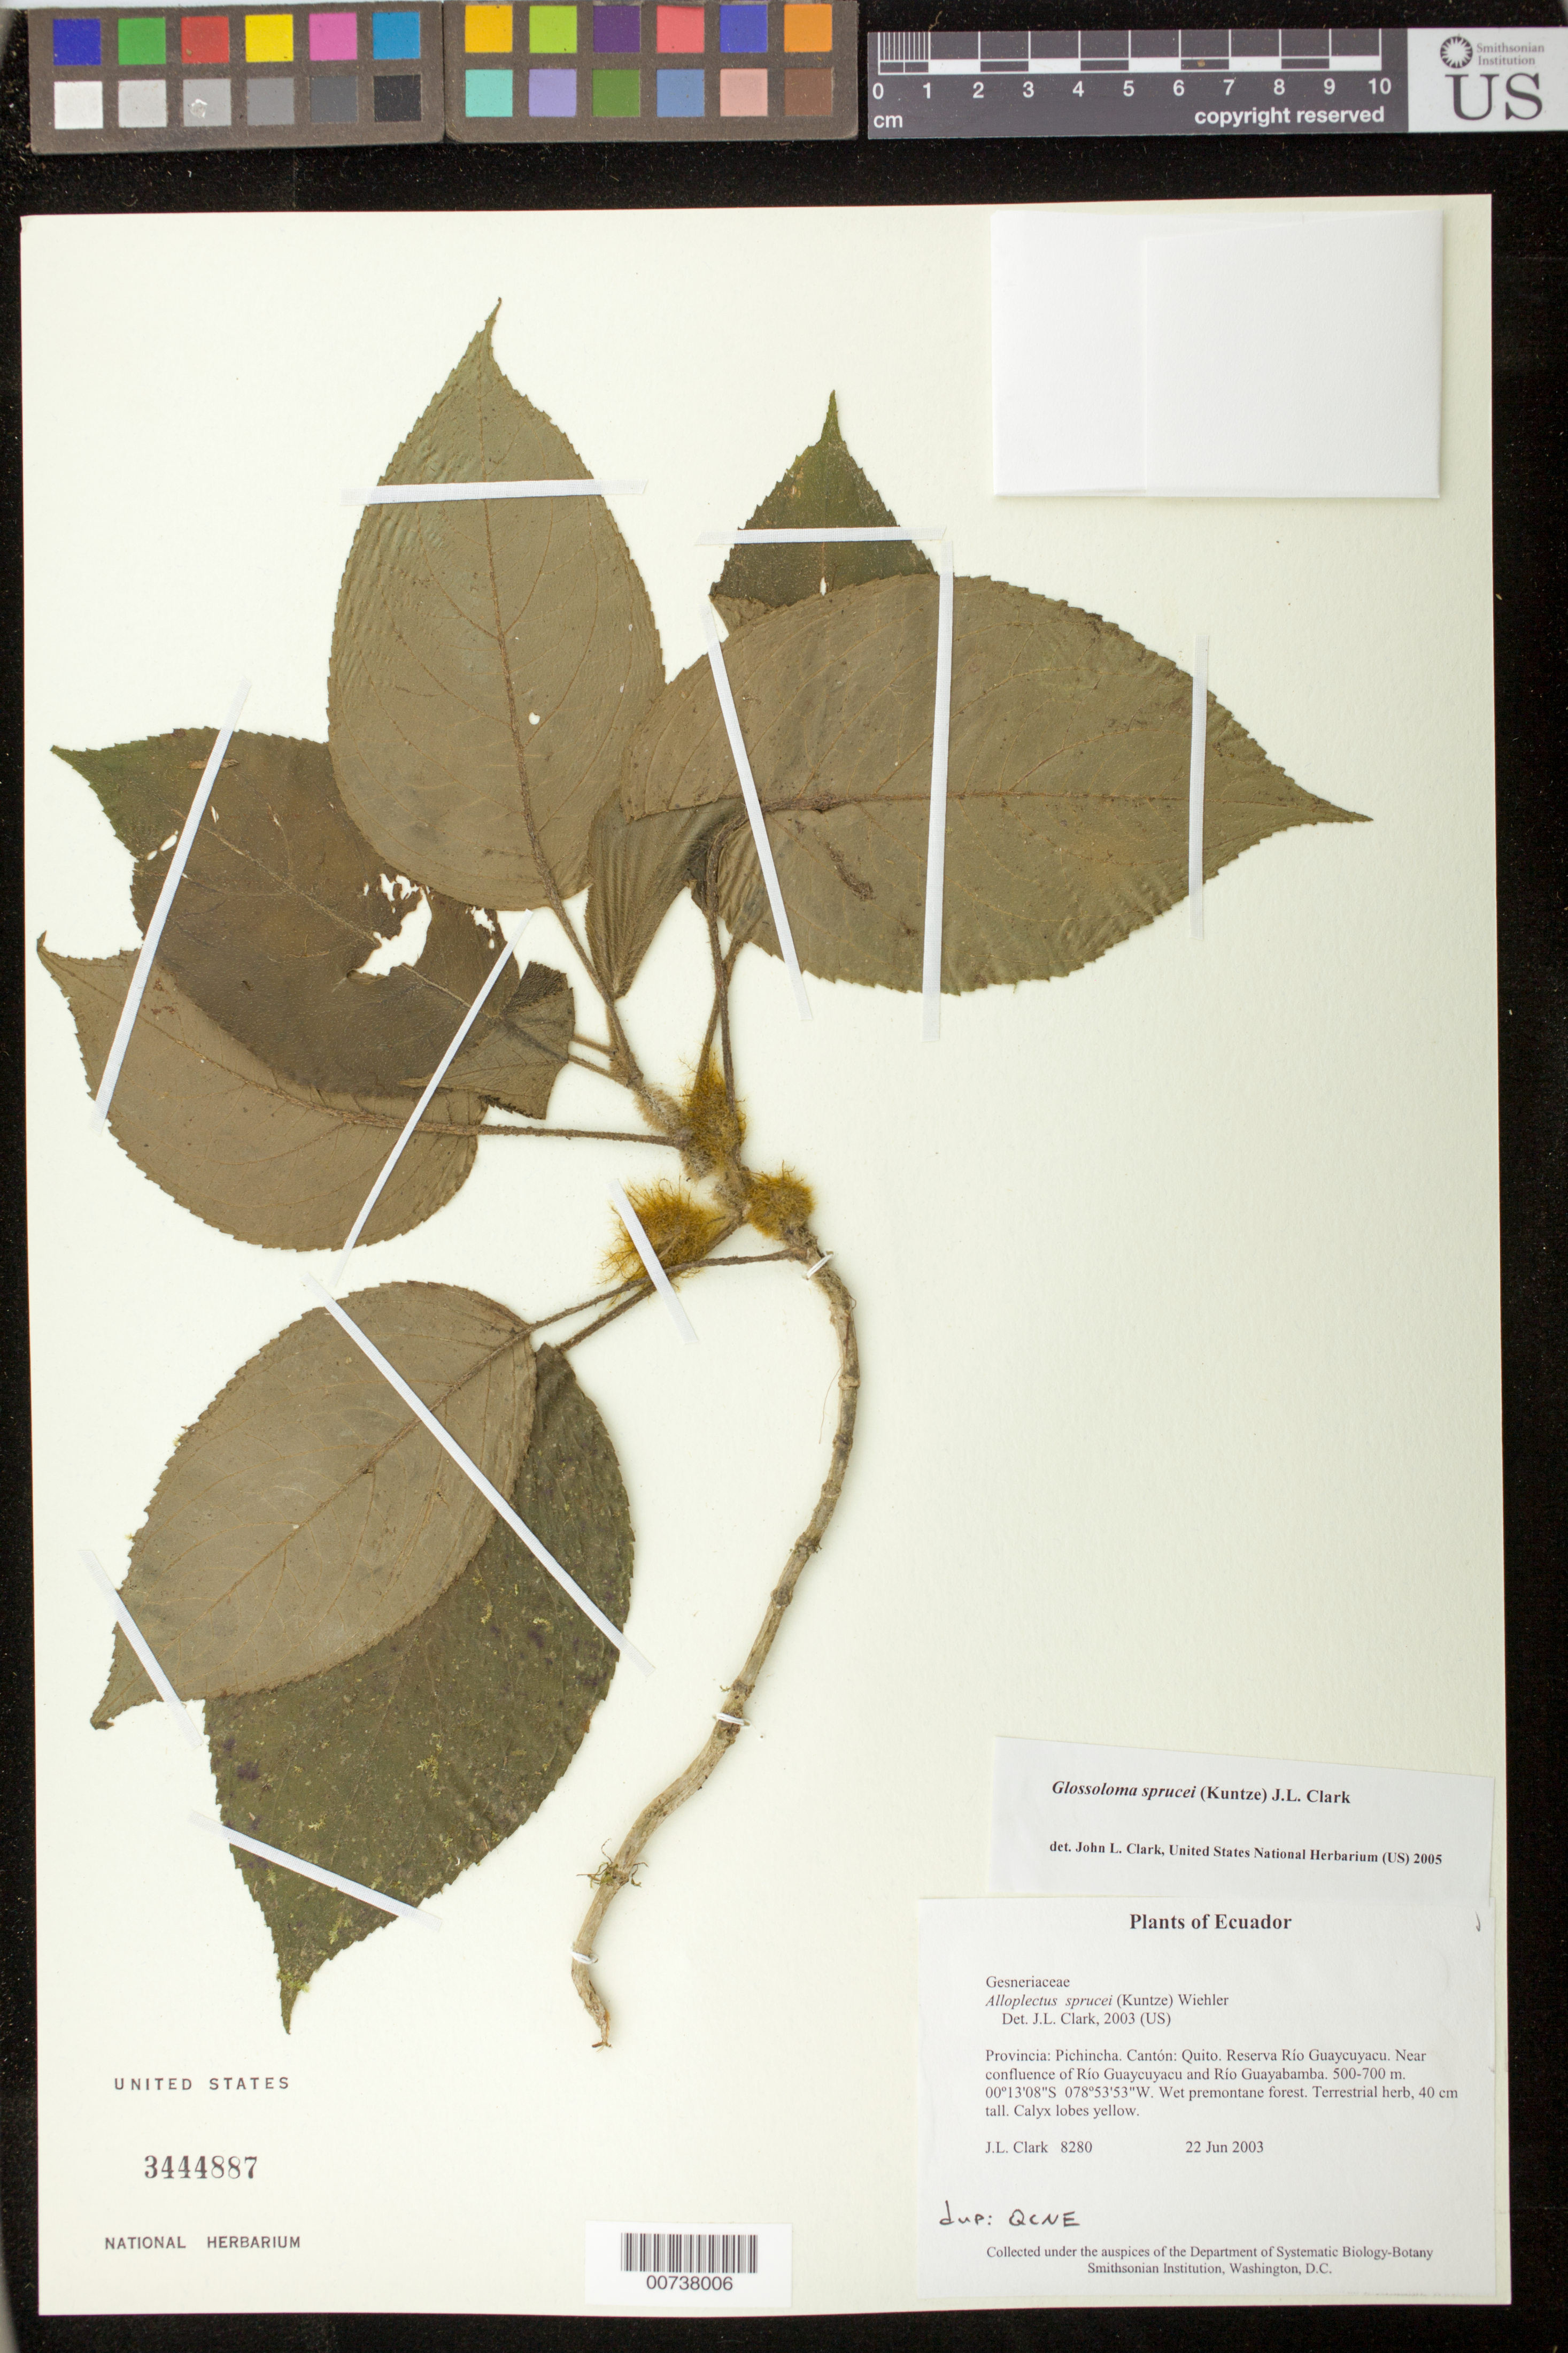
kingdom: Plantae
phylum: Tracheophyta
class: Magnoliopsida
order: Lamiales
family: Gesneriaceae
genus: Glossoloma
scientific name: Glossoloma sprucei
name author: (Kuntze) J.L. Clark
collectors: J. L. Clark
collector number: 8280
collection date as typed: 22 Jun 2003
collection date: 2003-06-22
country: Ecuador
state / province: Pichincha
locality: Quito. Reserva Río Guaycuyacu. Near confluence of Río Guaycuyacu and Río Guayabamba.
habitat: Wet premontane forest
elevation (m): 500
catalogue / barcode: US 3444887